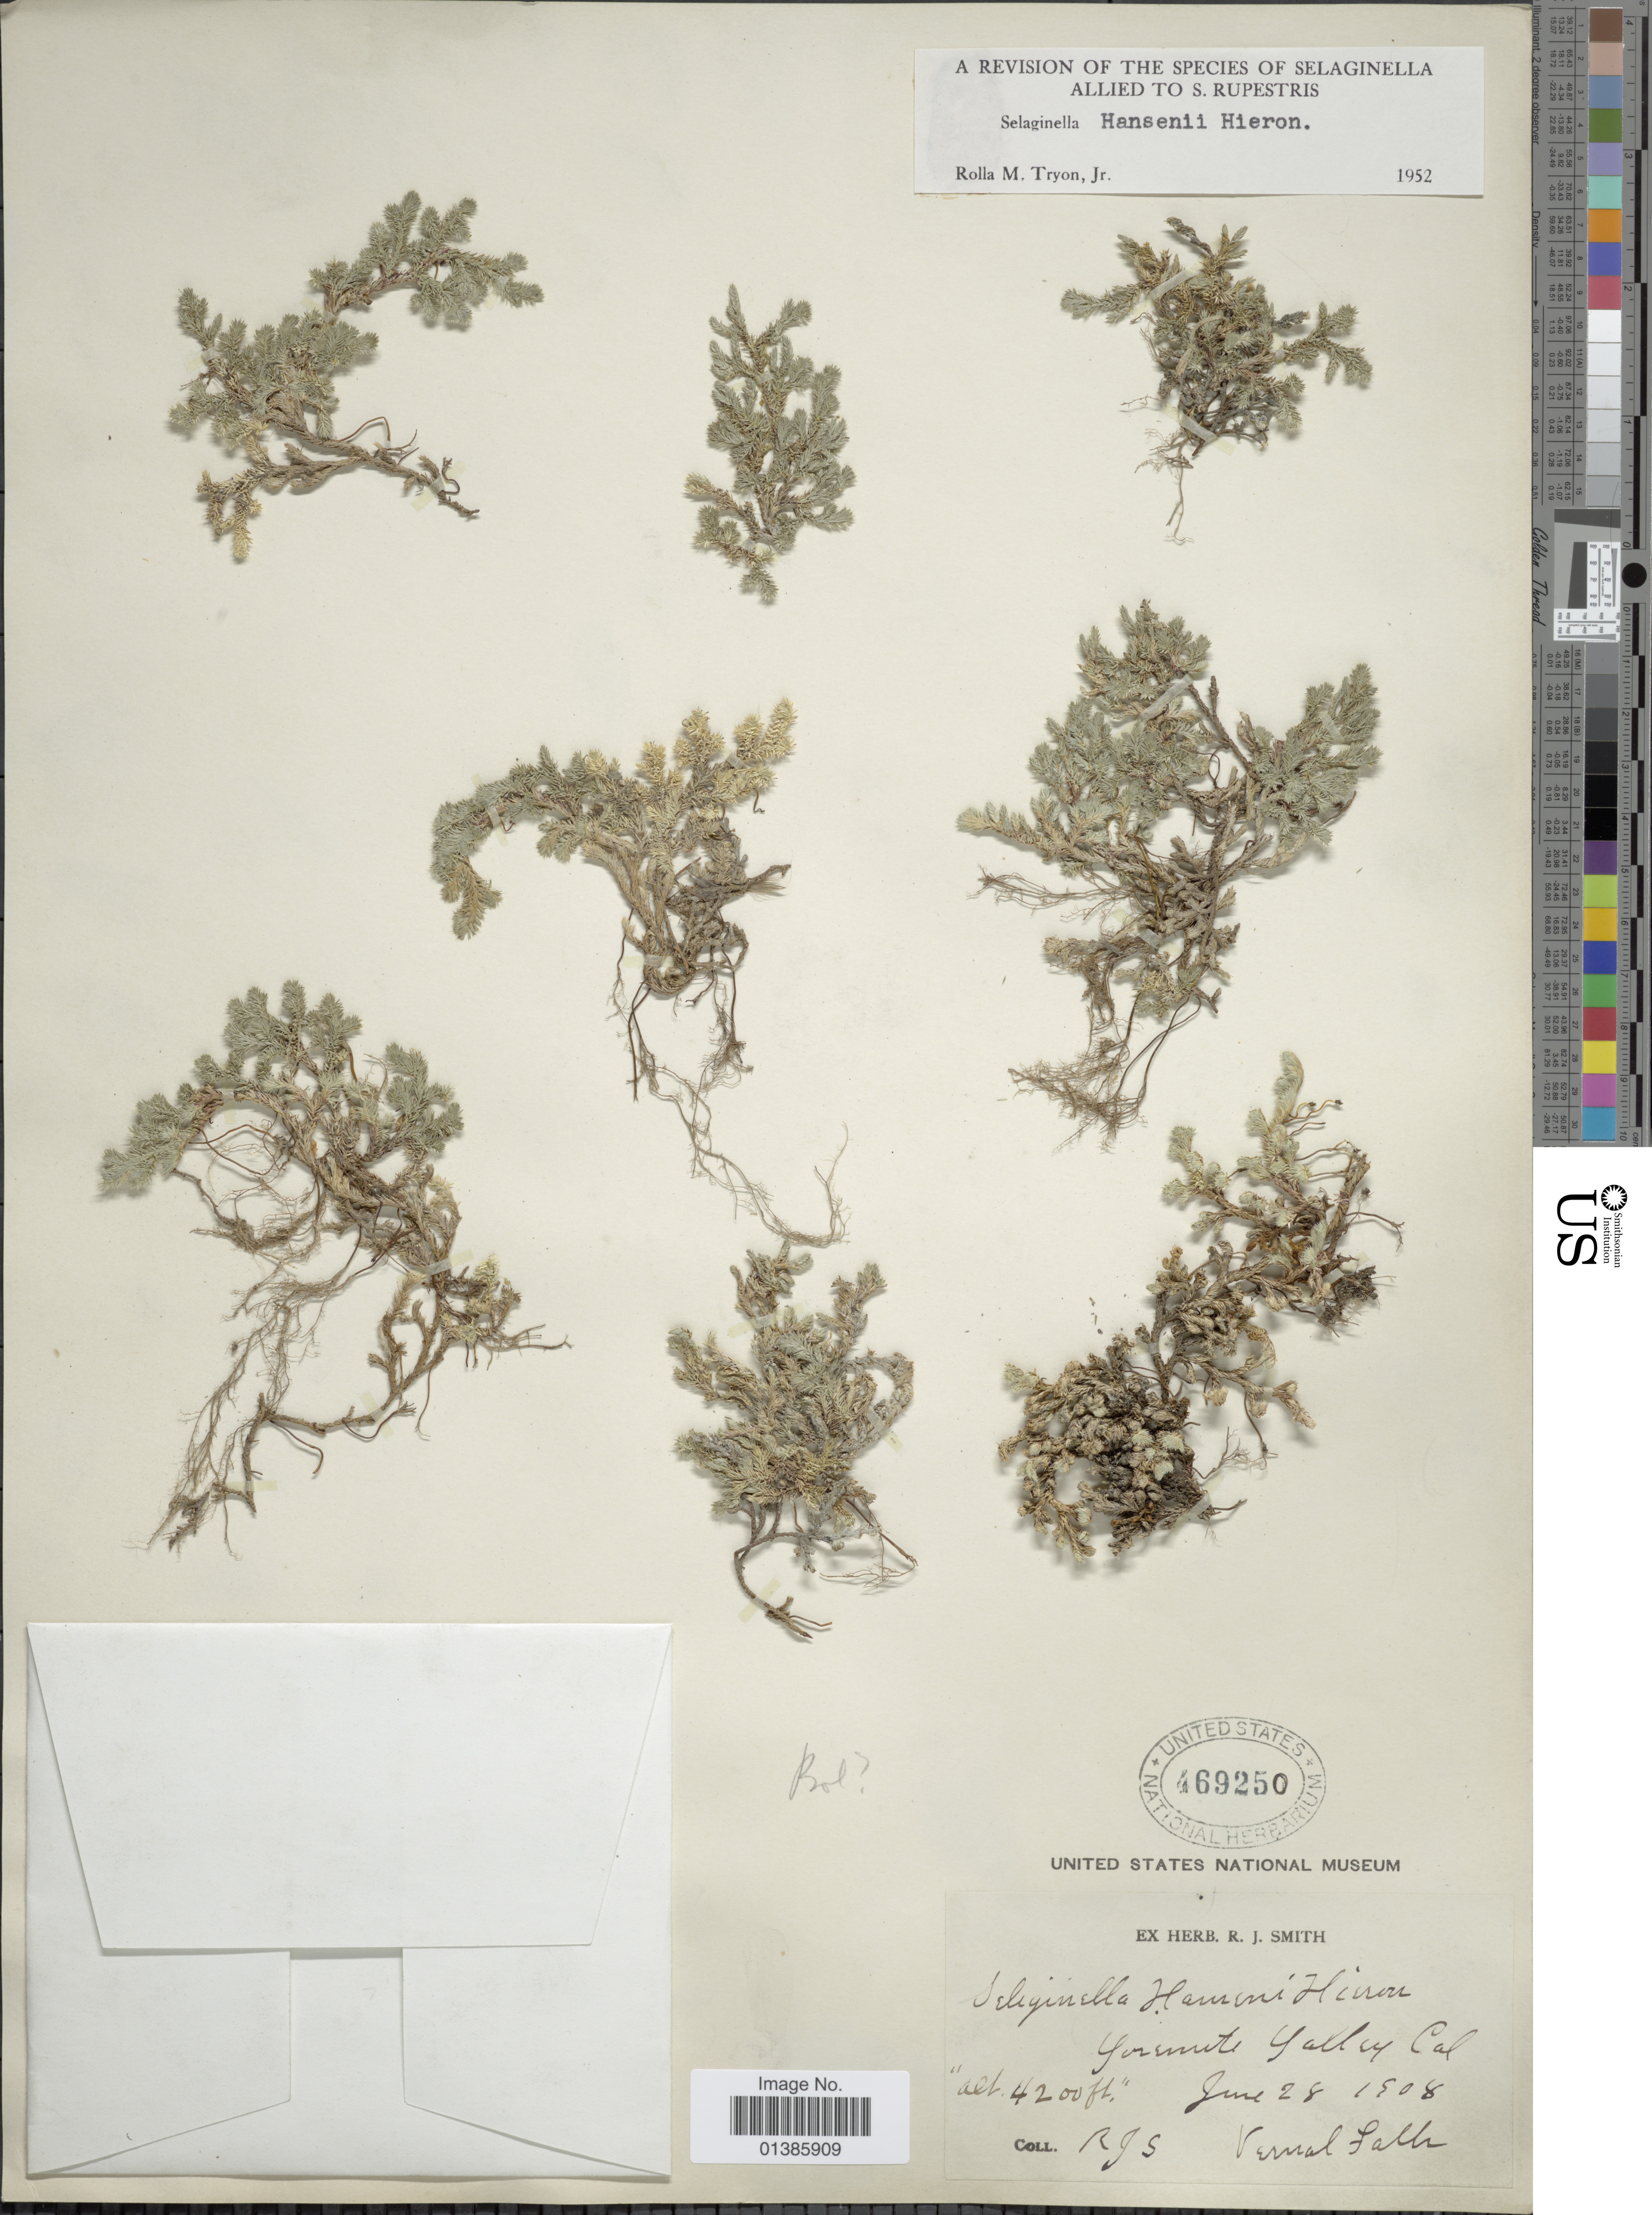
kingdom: Plantae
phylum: Tracheophyta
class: Lycopodiopsida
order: Selaginellales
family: Selaginellaceae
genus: Selaginella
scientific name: Selaginella hansenii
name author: Hieron.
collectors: R. J. Smith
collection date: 1908-06-28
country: United States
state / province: California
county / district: Mariposa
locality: Yosemite Valley. Vernal Falls.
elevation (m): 1280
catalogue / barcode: US 469250